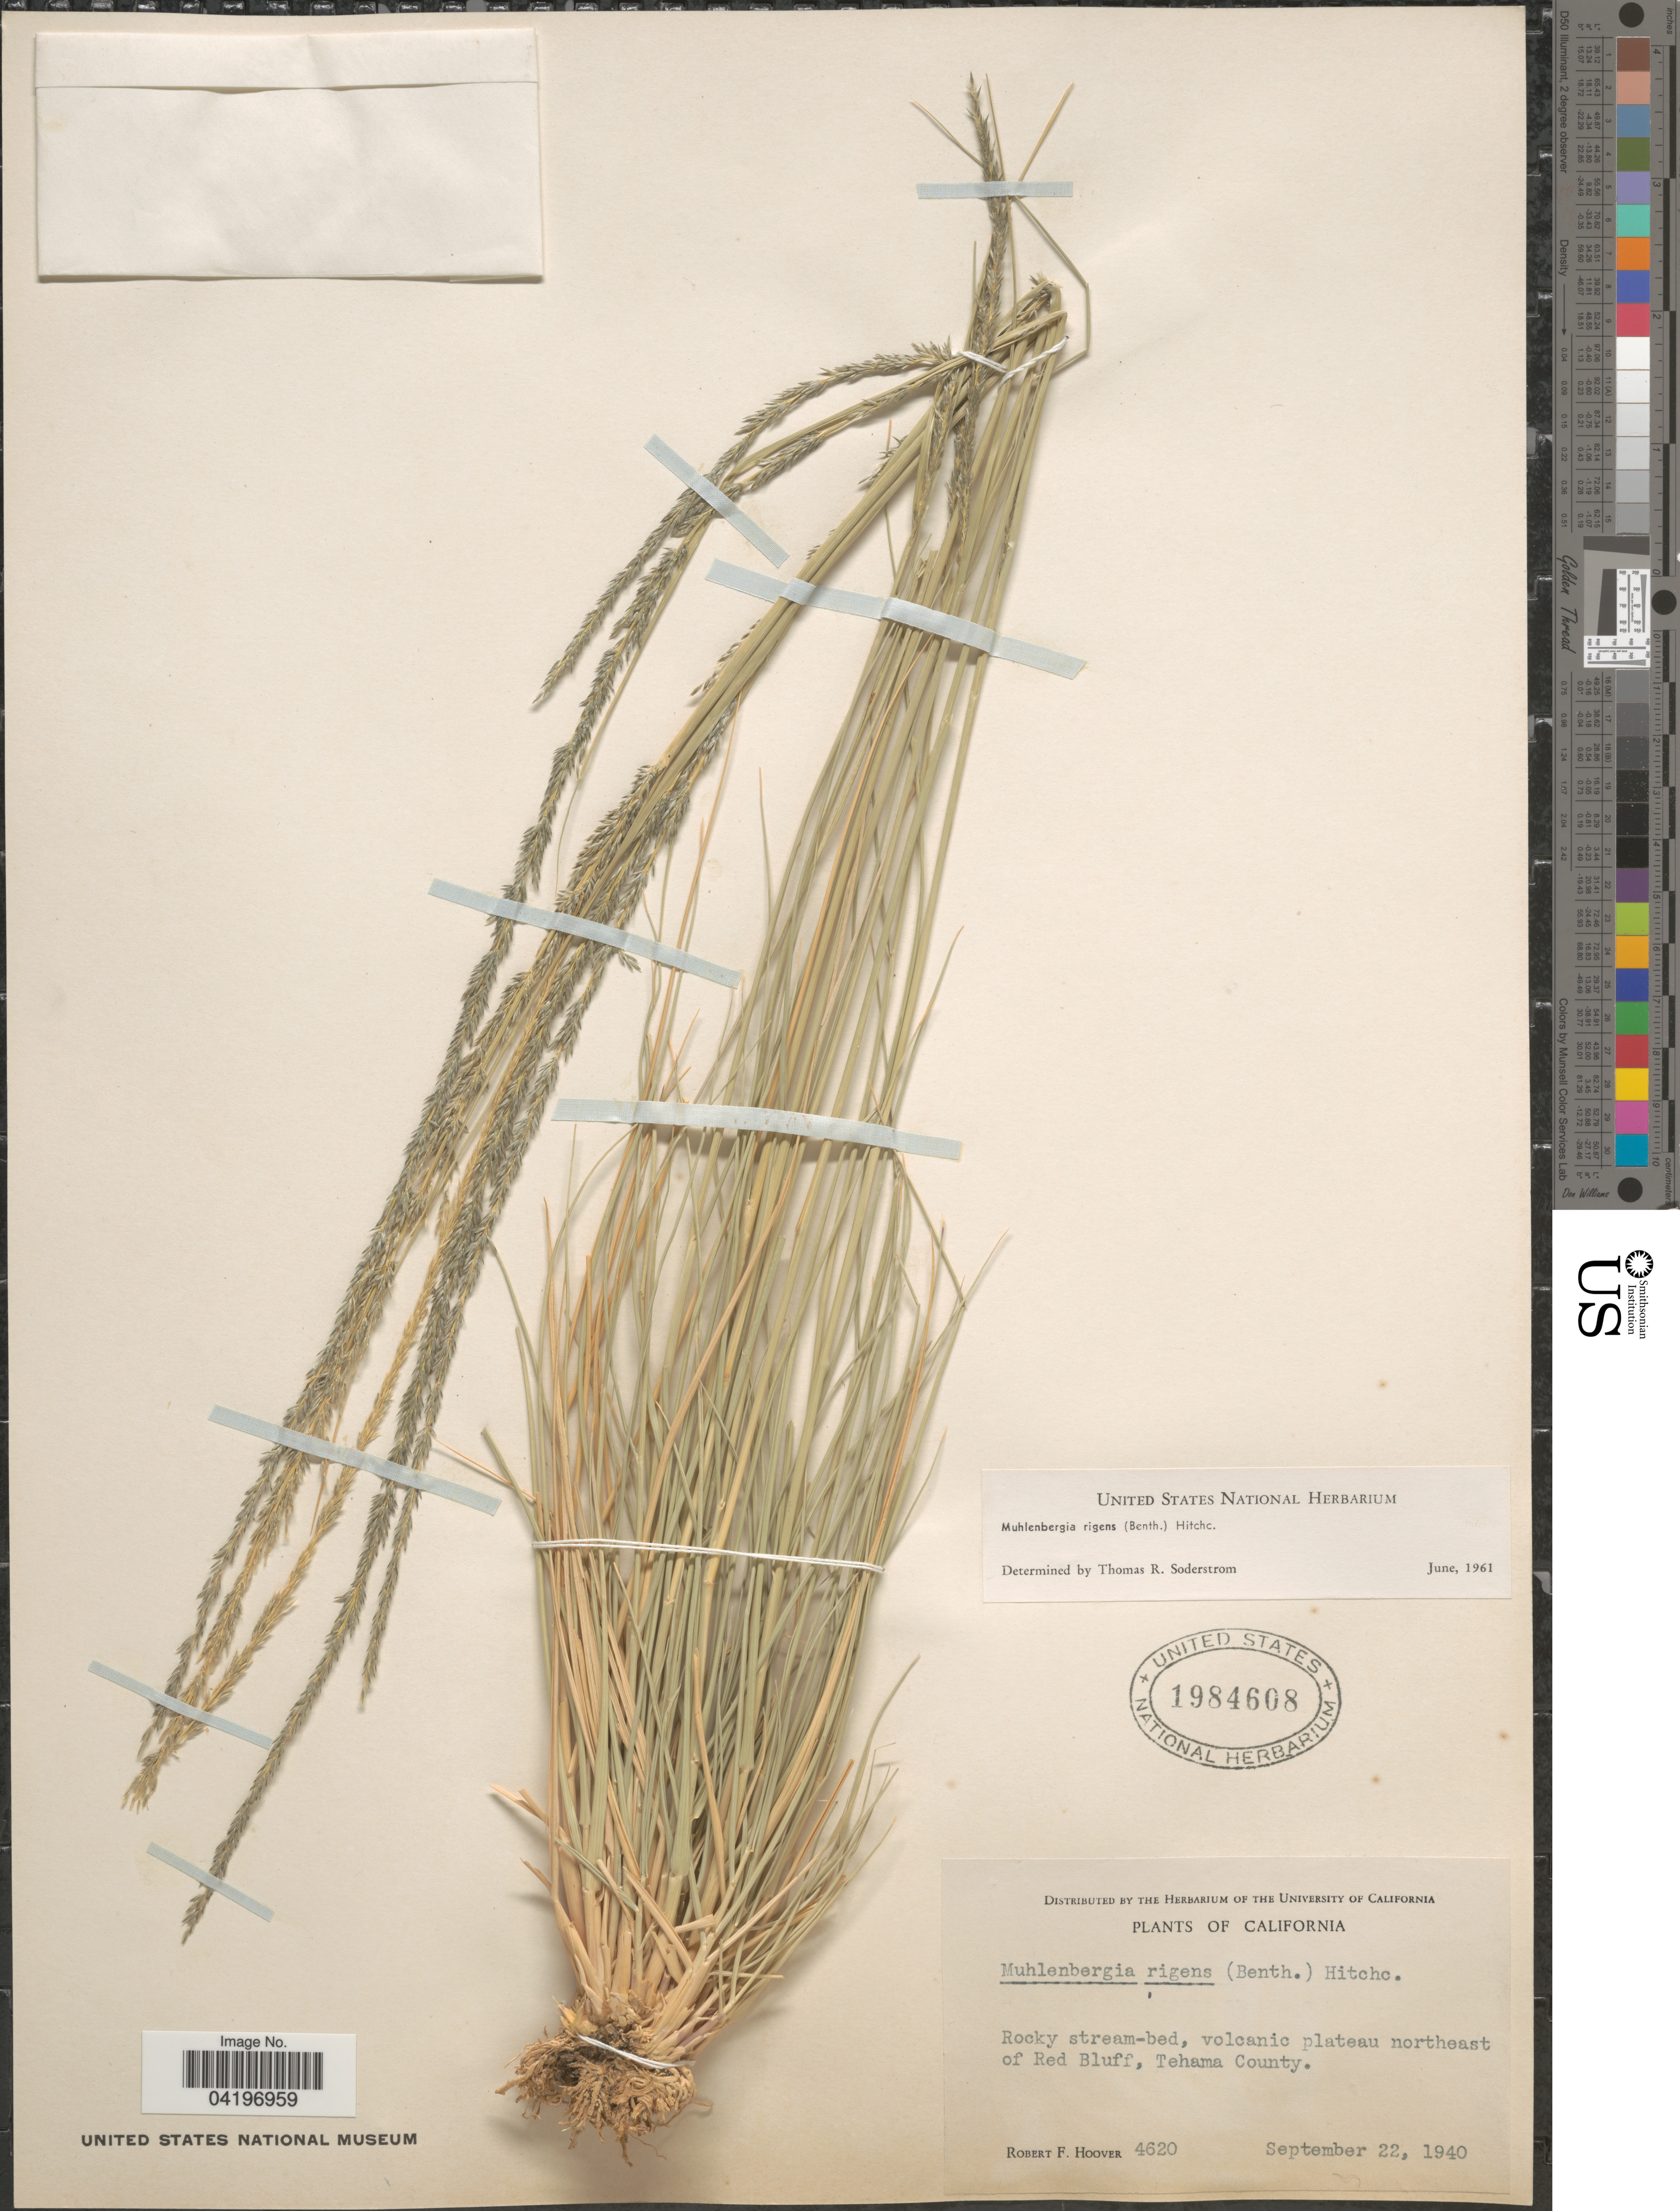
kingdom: Plantae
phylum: Tracheophyta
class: Liliopsida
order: Poales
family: Poaceae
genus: Muhlenbergia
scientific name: Muhlenbergia rigens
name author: (Benth.) Hitchc.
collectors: R. F. Hoover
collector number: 4620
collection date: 1940-09-22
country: United States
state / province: California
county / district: Tehama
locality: Volcanic plateau northeast of Red Bluff, Tehama County.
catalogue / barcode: US 1984608